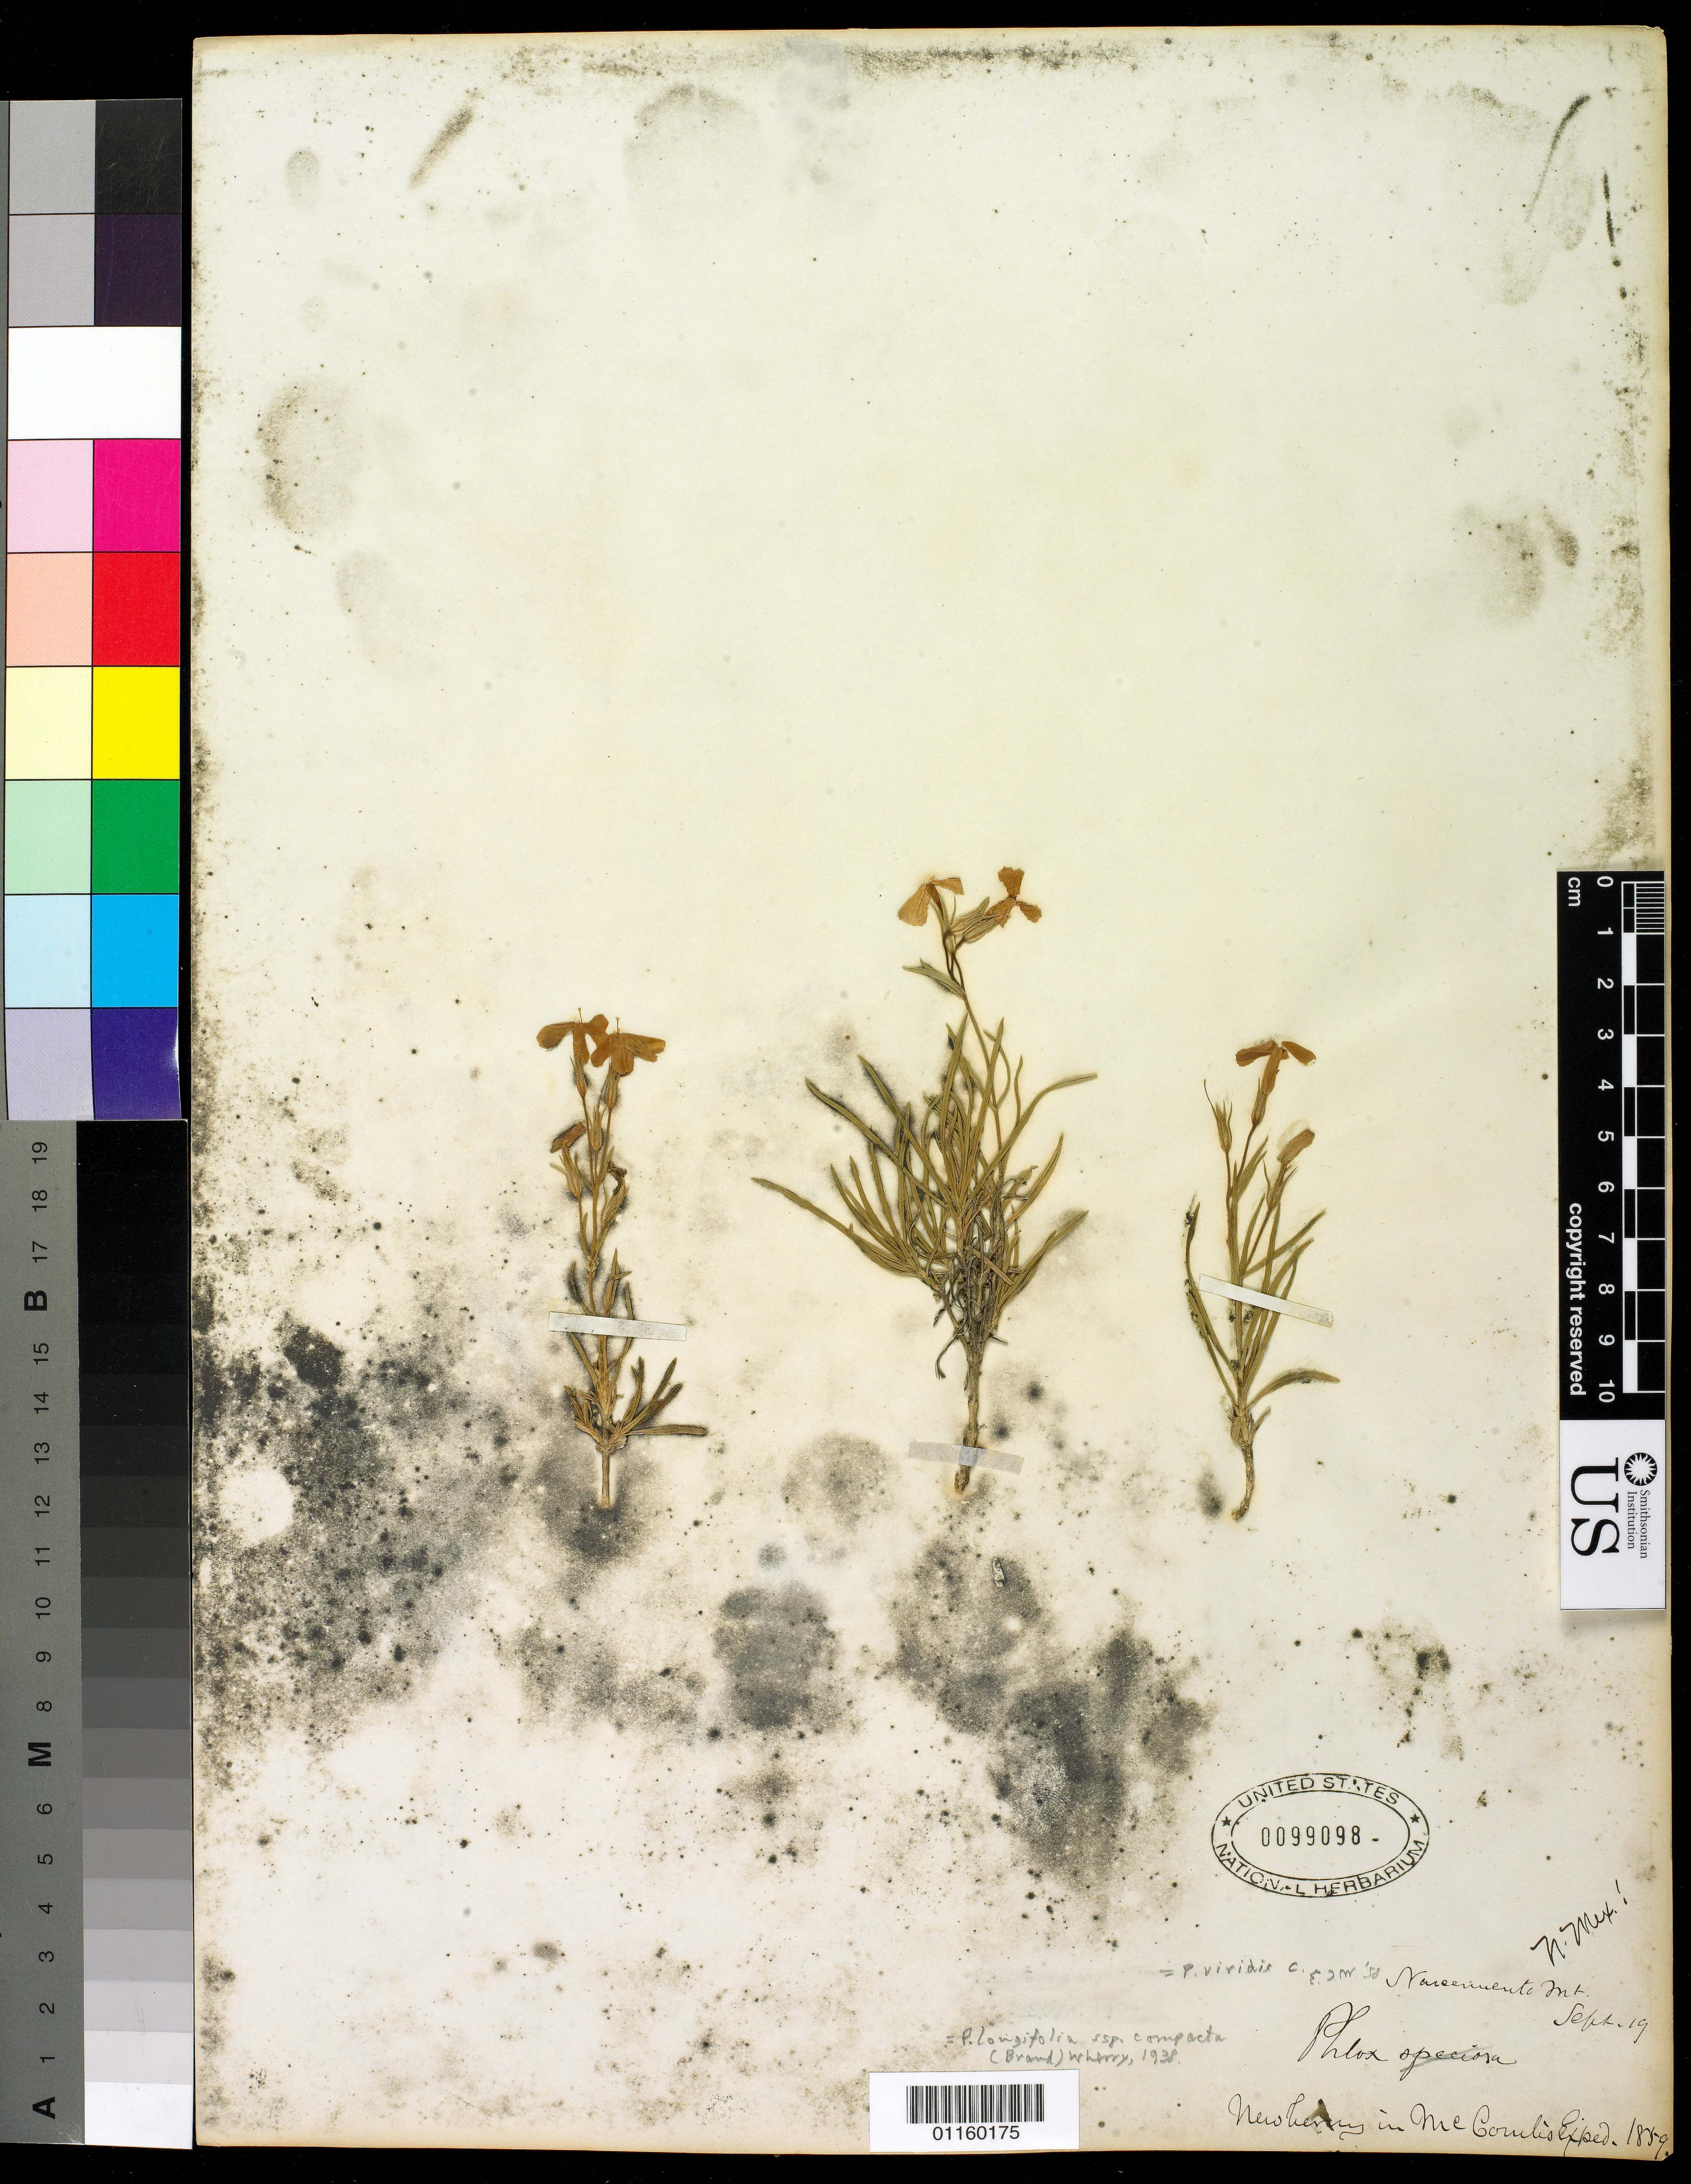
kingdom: Plantae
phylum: Tracheophyta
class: Magnoliopsida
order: Ericales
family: Polemoniaceae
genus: Phlox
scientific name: Phlox longifolia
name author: Nutt.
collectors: J. S. Newberry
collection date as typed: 19 Sep 1859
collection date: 1859-09-19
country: United States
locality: [Narsenuento] Mt.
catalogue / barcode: US 99098